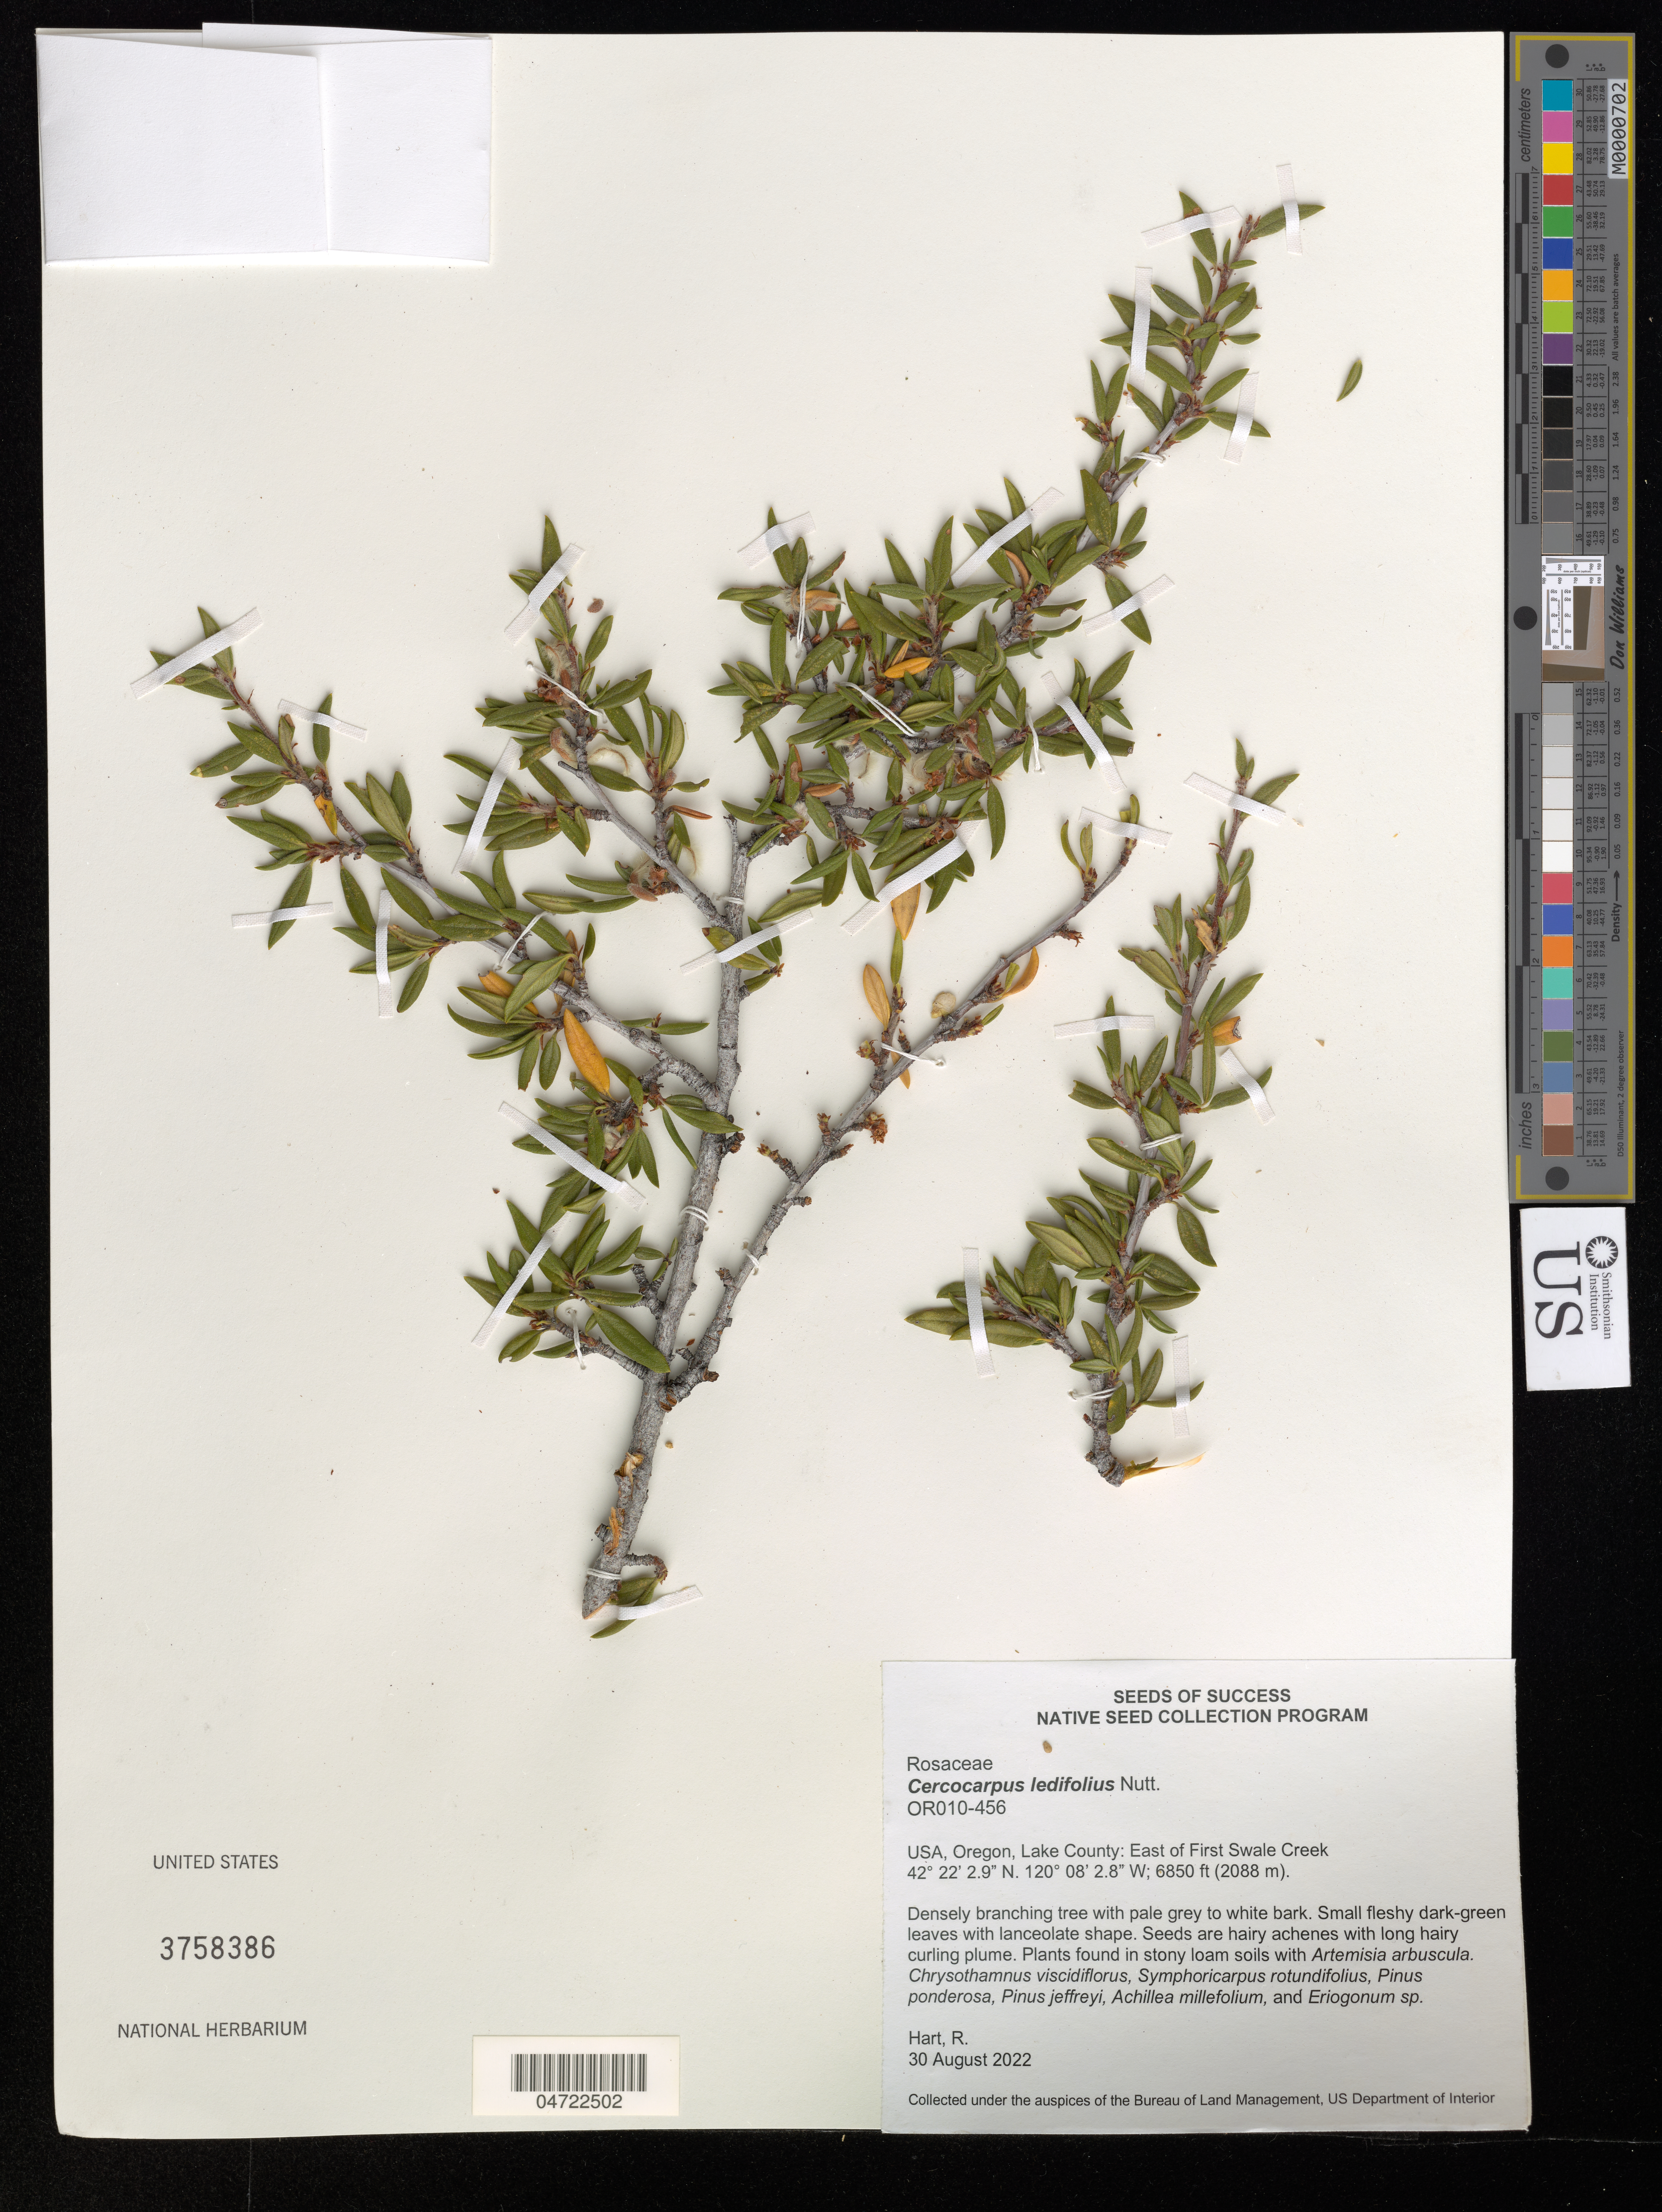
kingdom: Plantae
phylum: Tracheophyta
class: Magnoliopsida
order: Rosales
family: Rosaceae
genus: Cercocarpus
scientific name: Cercocarpus ledifolius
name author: Nutt.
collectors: R. A. Hart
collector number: OR010-456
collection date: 2022-08-30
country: United States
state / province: Oregon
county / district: Lake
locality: Lake County: East of First Swale Creek.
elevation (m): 2088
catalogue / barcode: US 3758386